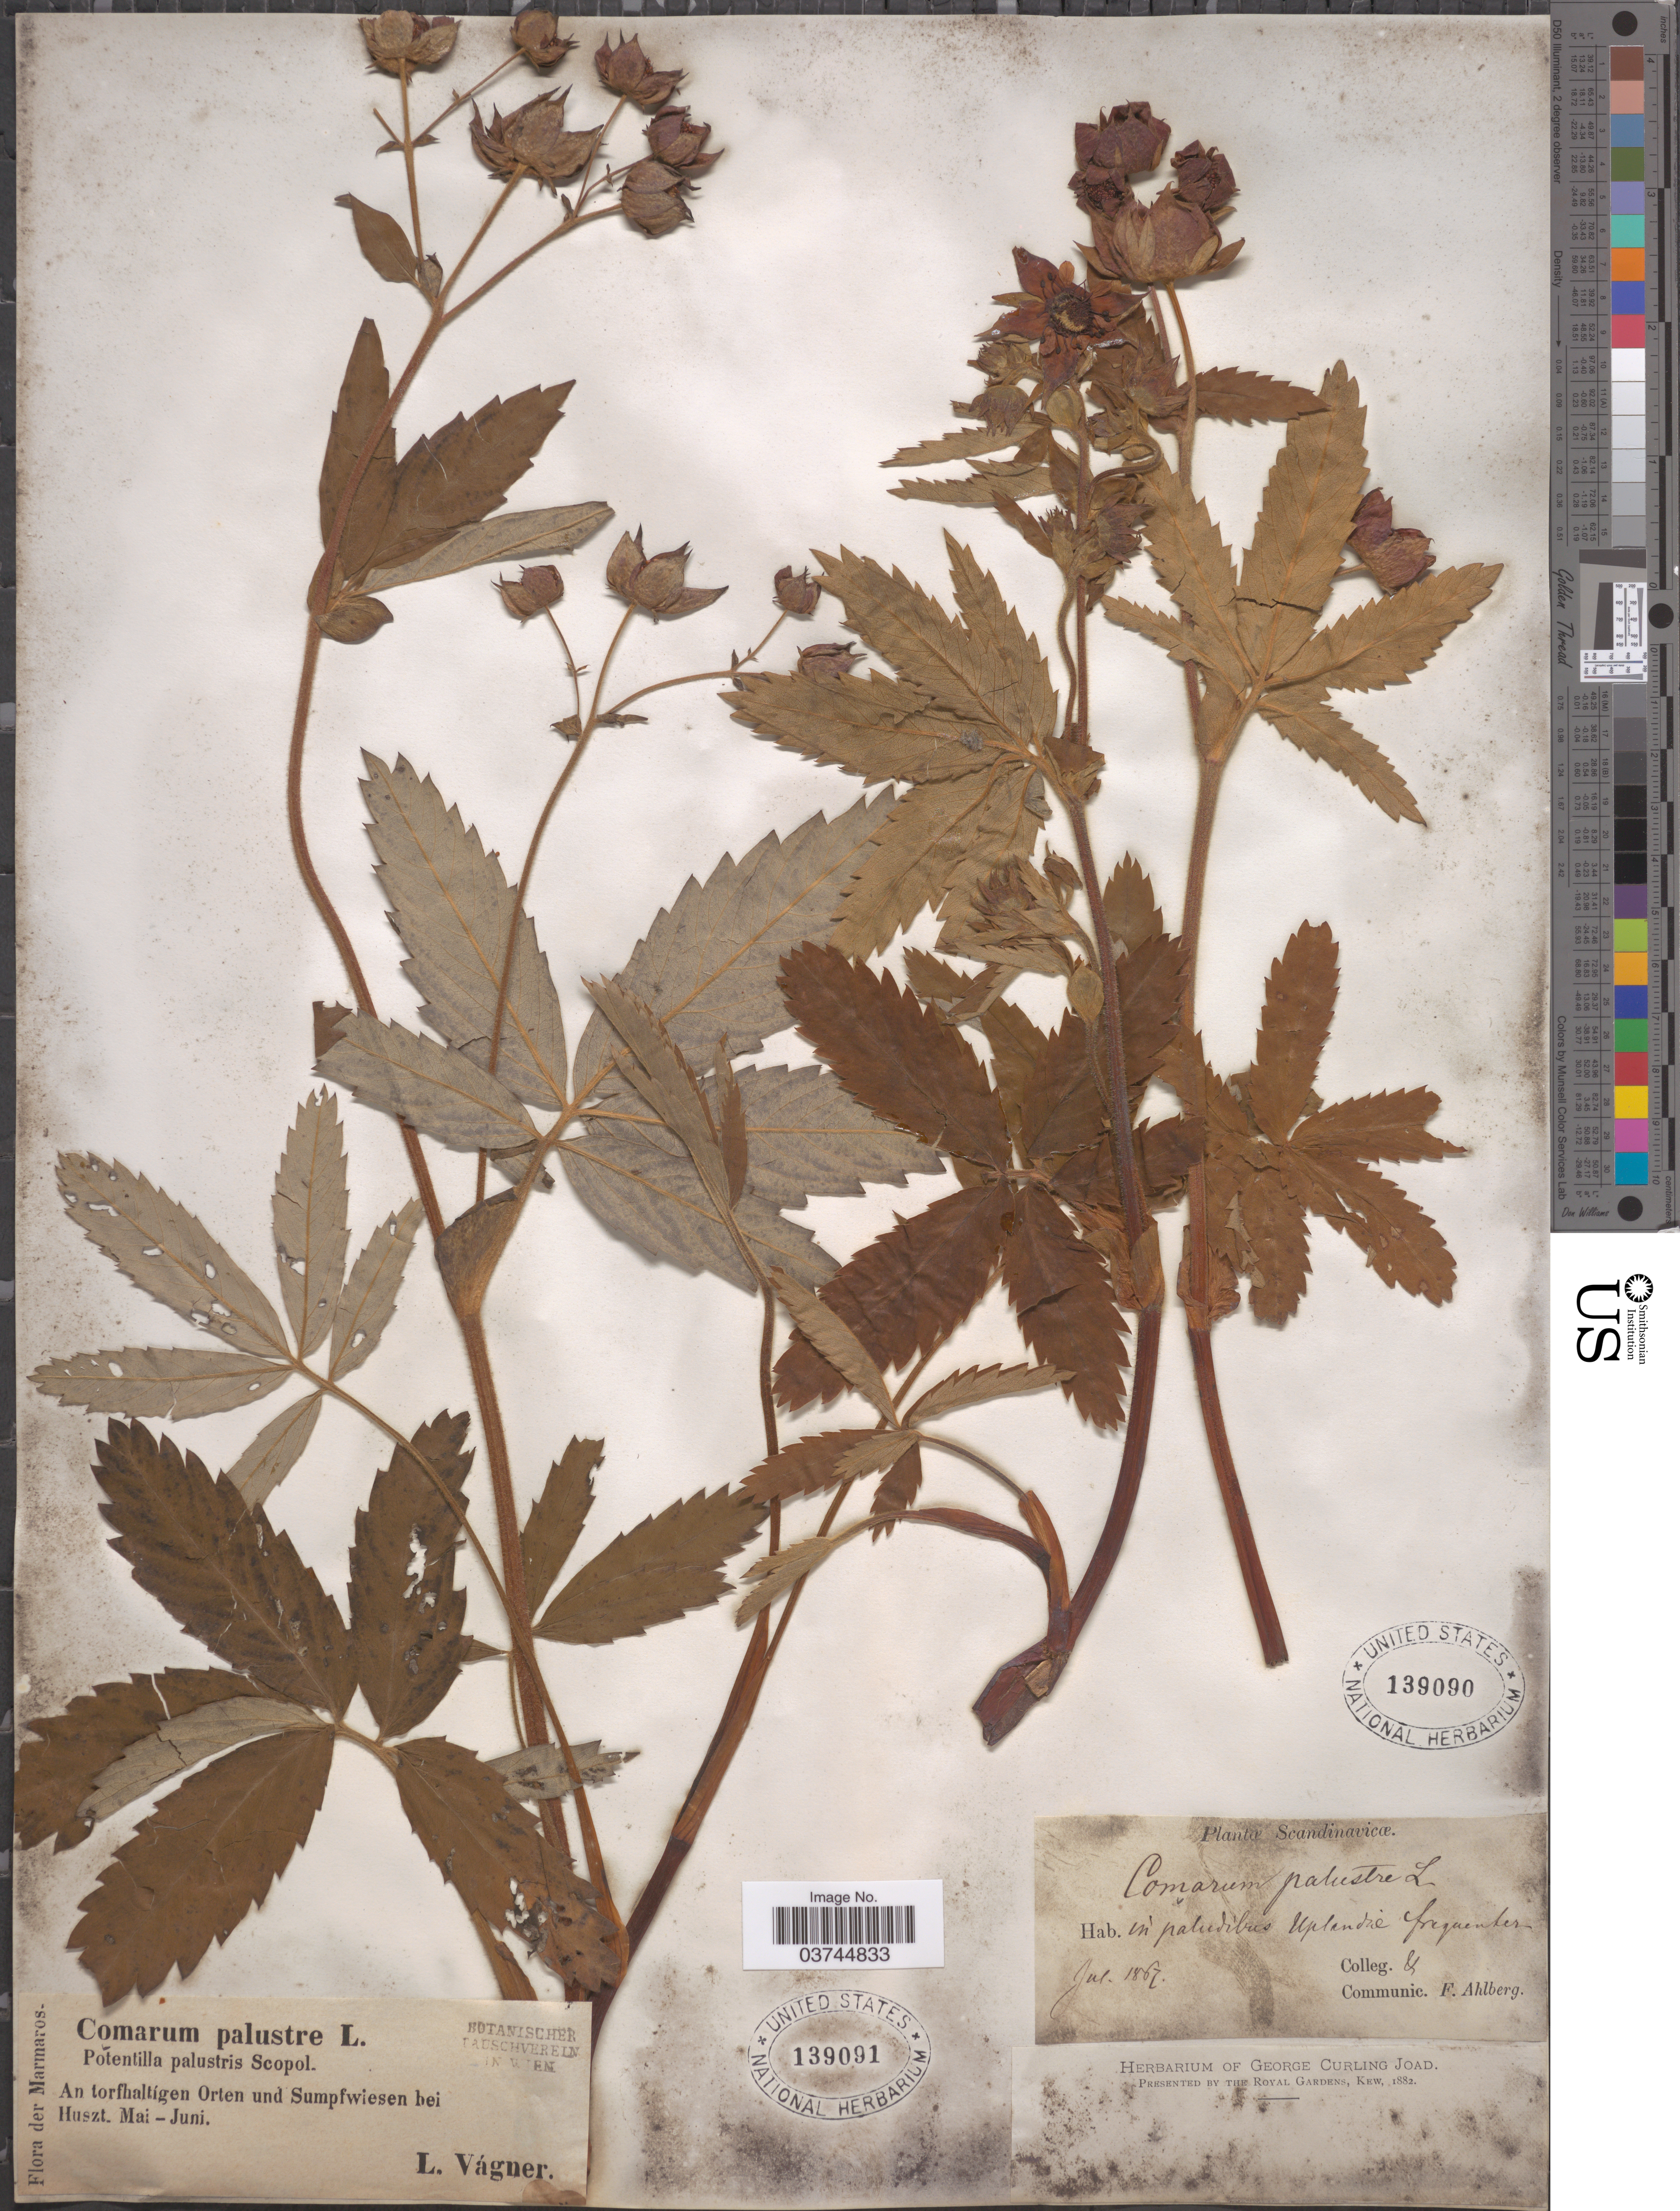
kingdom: Plantae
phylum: Tracheophyta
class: Magnoliopsida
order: Rosales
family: Rosaceae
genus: Comarum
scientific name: Comarum palustre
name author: L.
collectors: F. Ahlberg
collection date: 1867-07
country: Sweden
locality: Scandinavicæ. In Paludibus Uplandie frequenter.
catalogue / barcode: US 139090-2